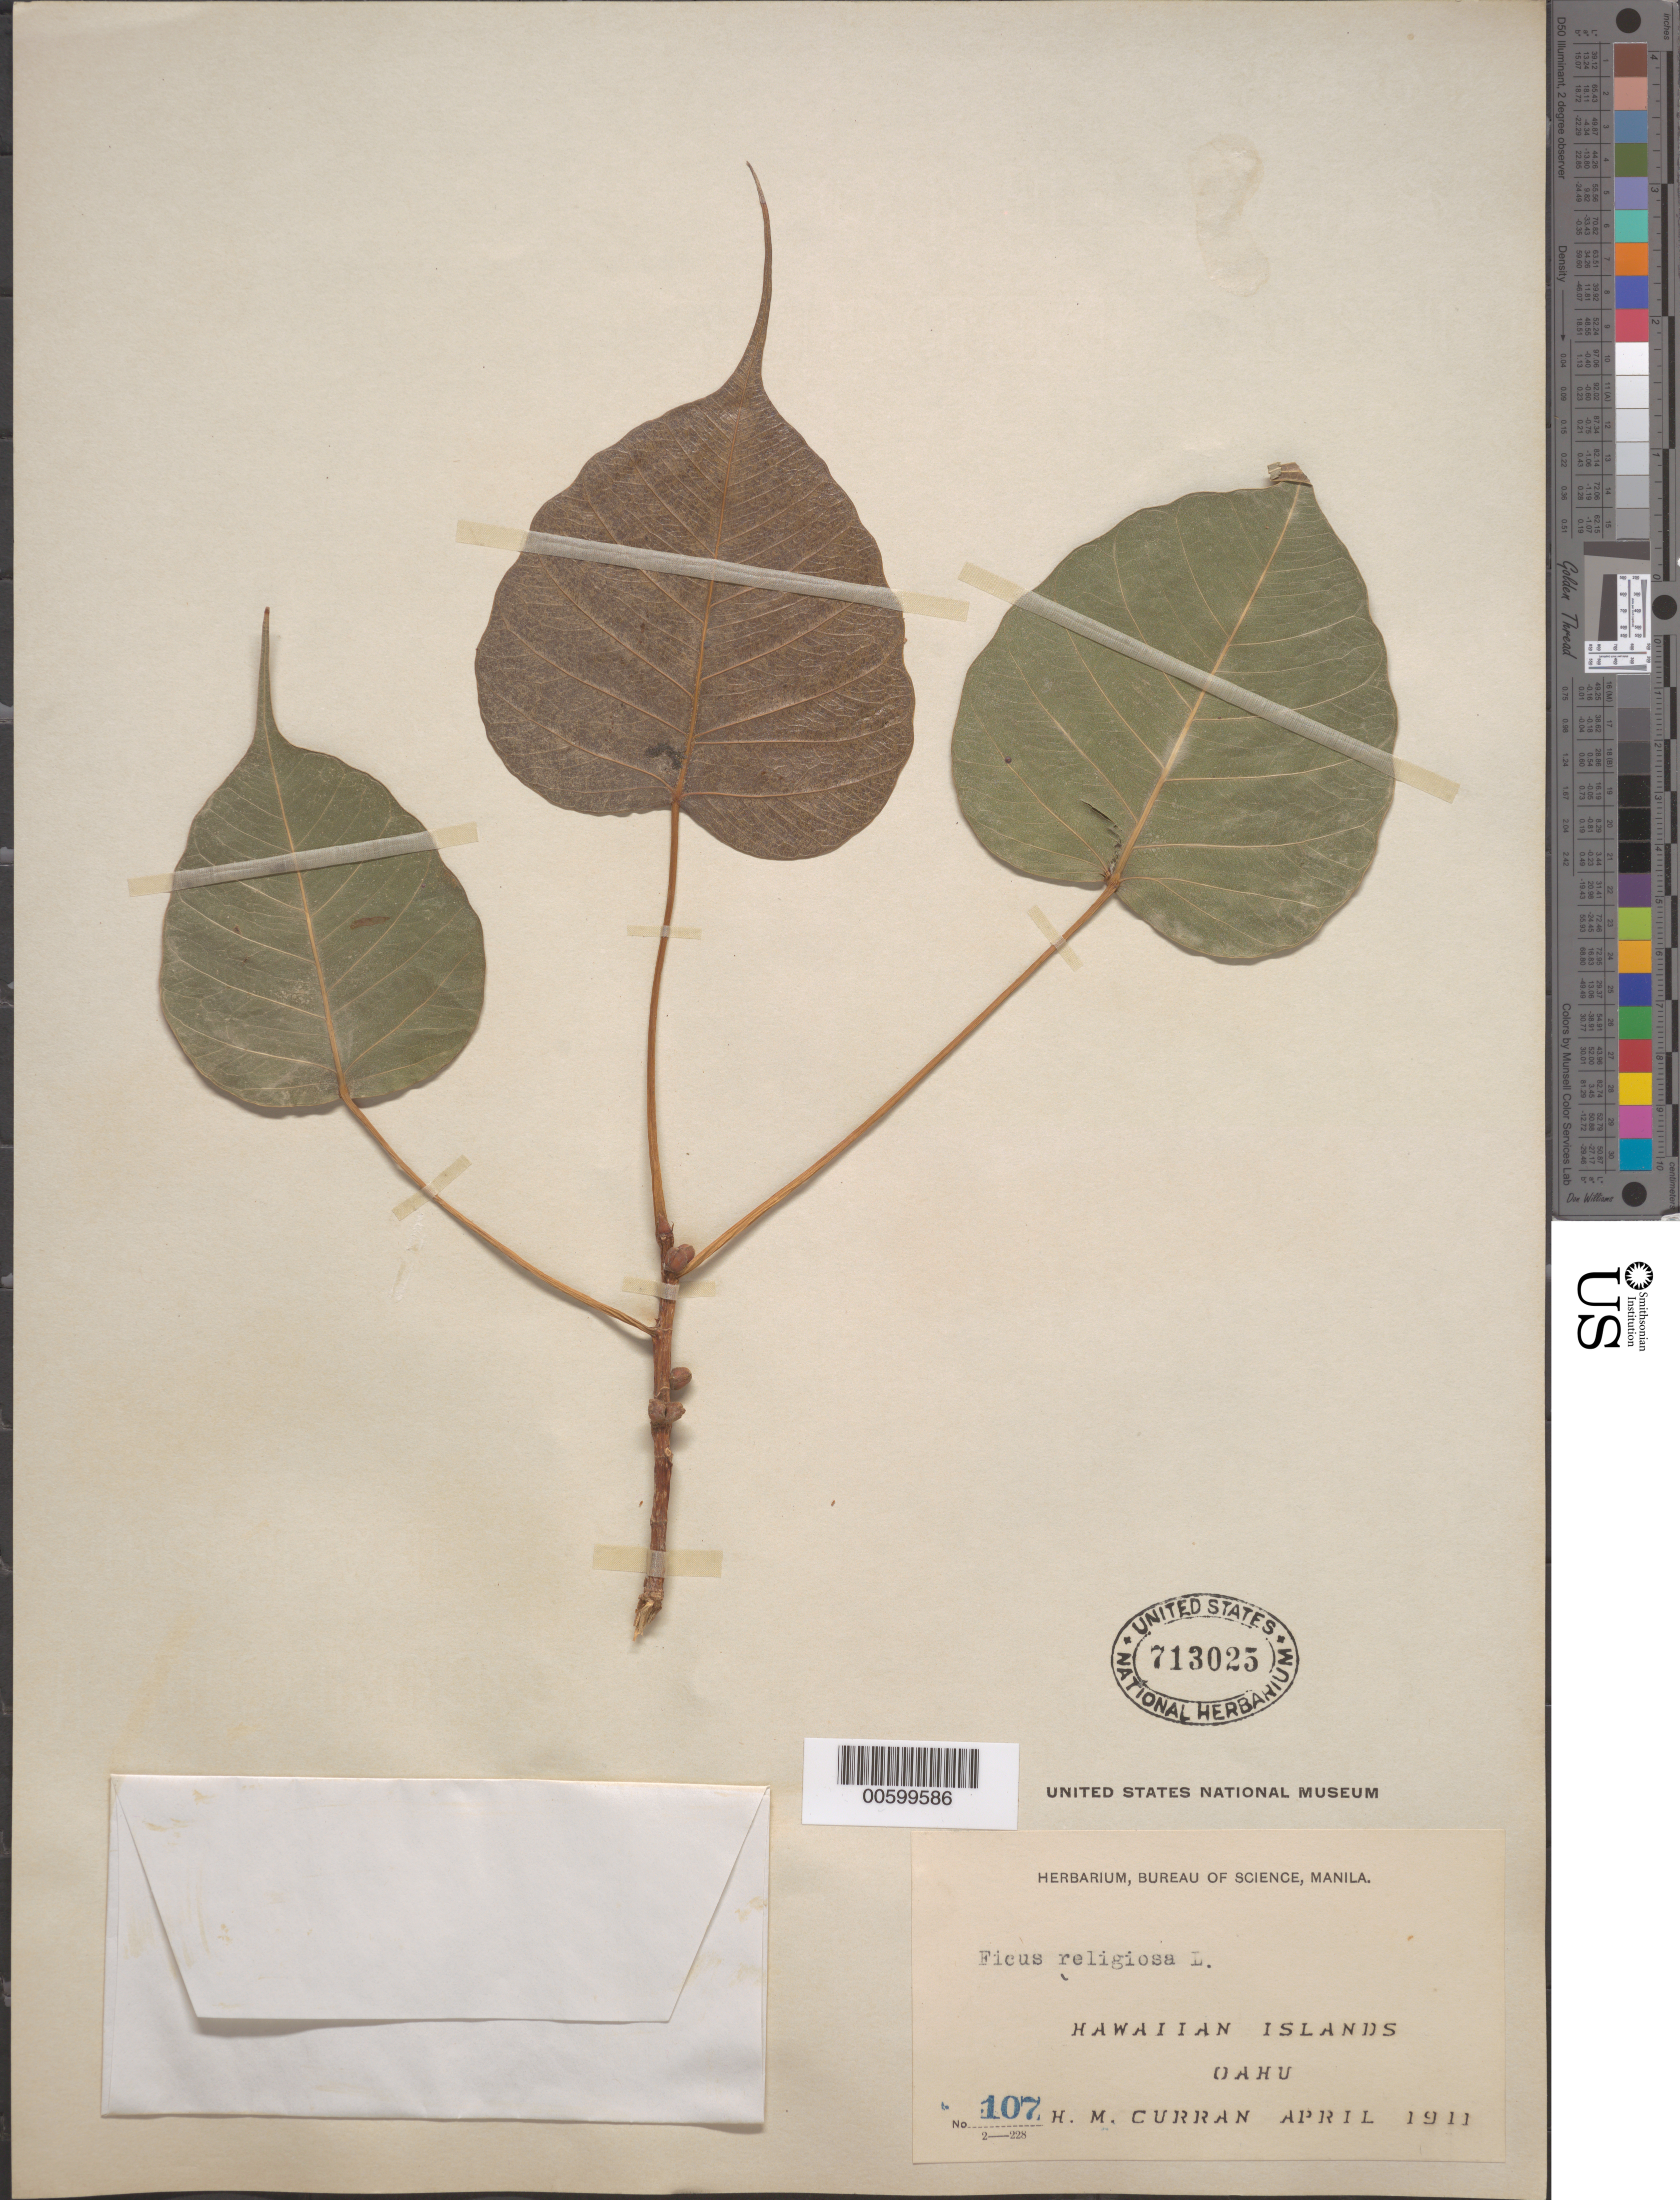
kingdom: Plantae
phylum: Tracheophyta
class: Magnoliopsida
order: Rosales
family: Moraceae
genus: Ficus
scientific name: Ficus religiosa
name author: L.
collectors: H. M. Curran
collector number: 107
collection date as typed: Apr 1911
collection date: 1911-04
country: United States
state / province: Hawaii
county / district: Honolulu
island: Oahu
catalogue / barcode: US 713025